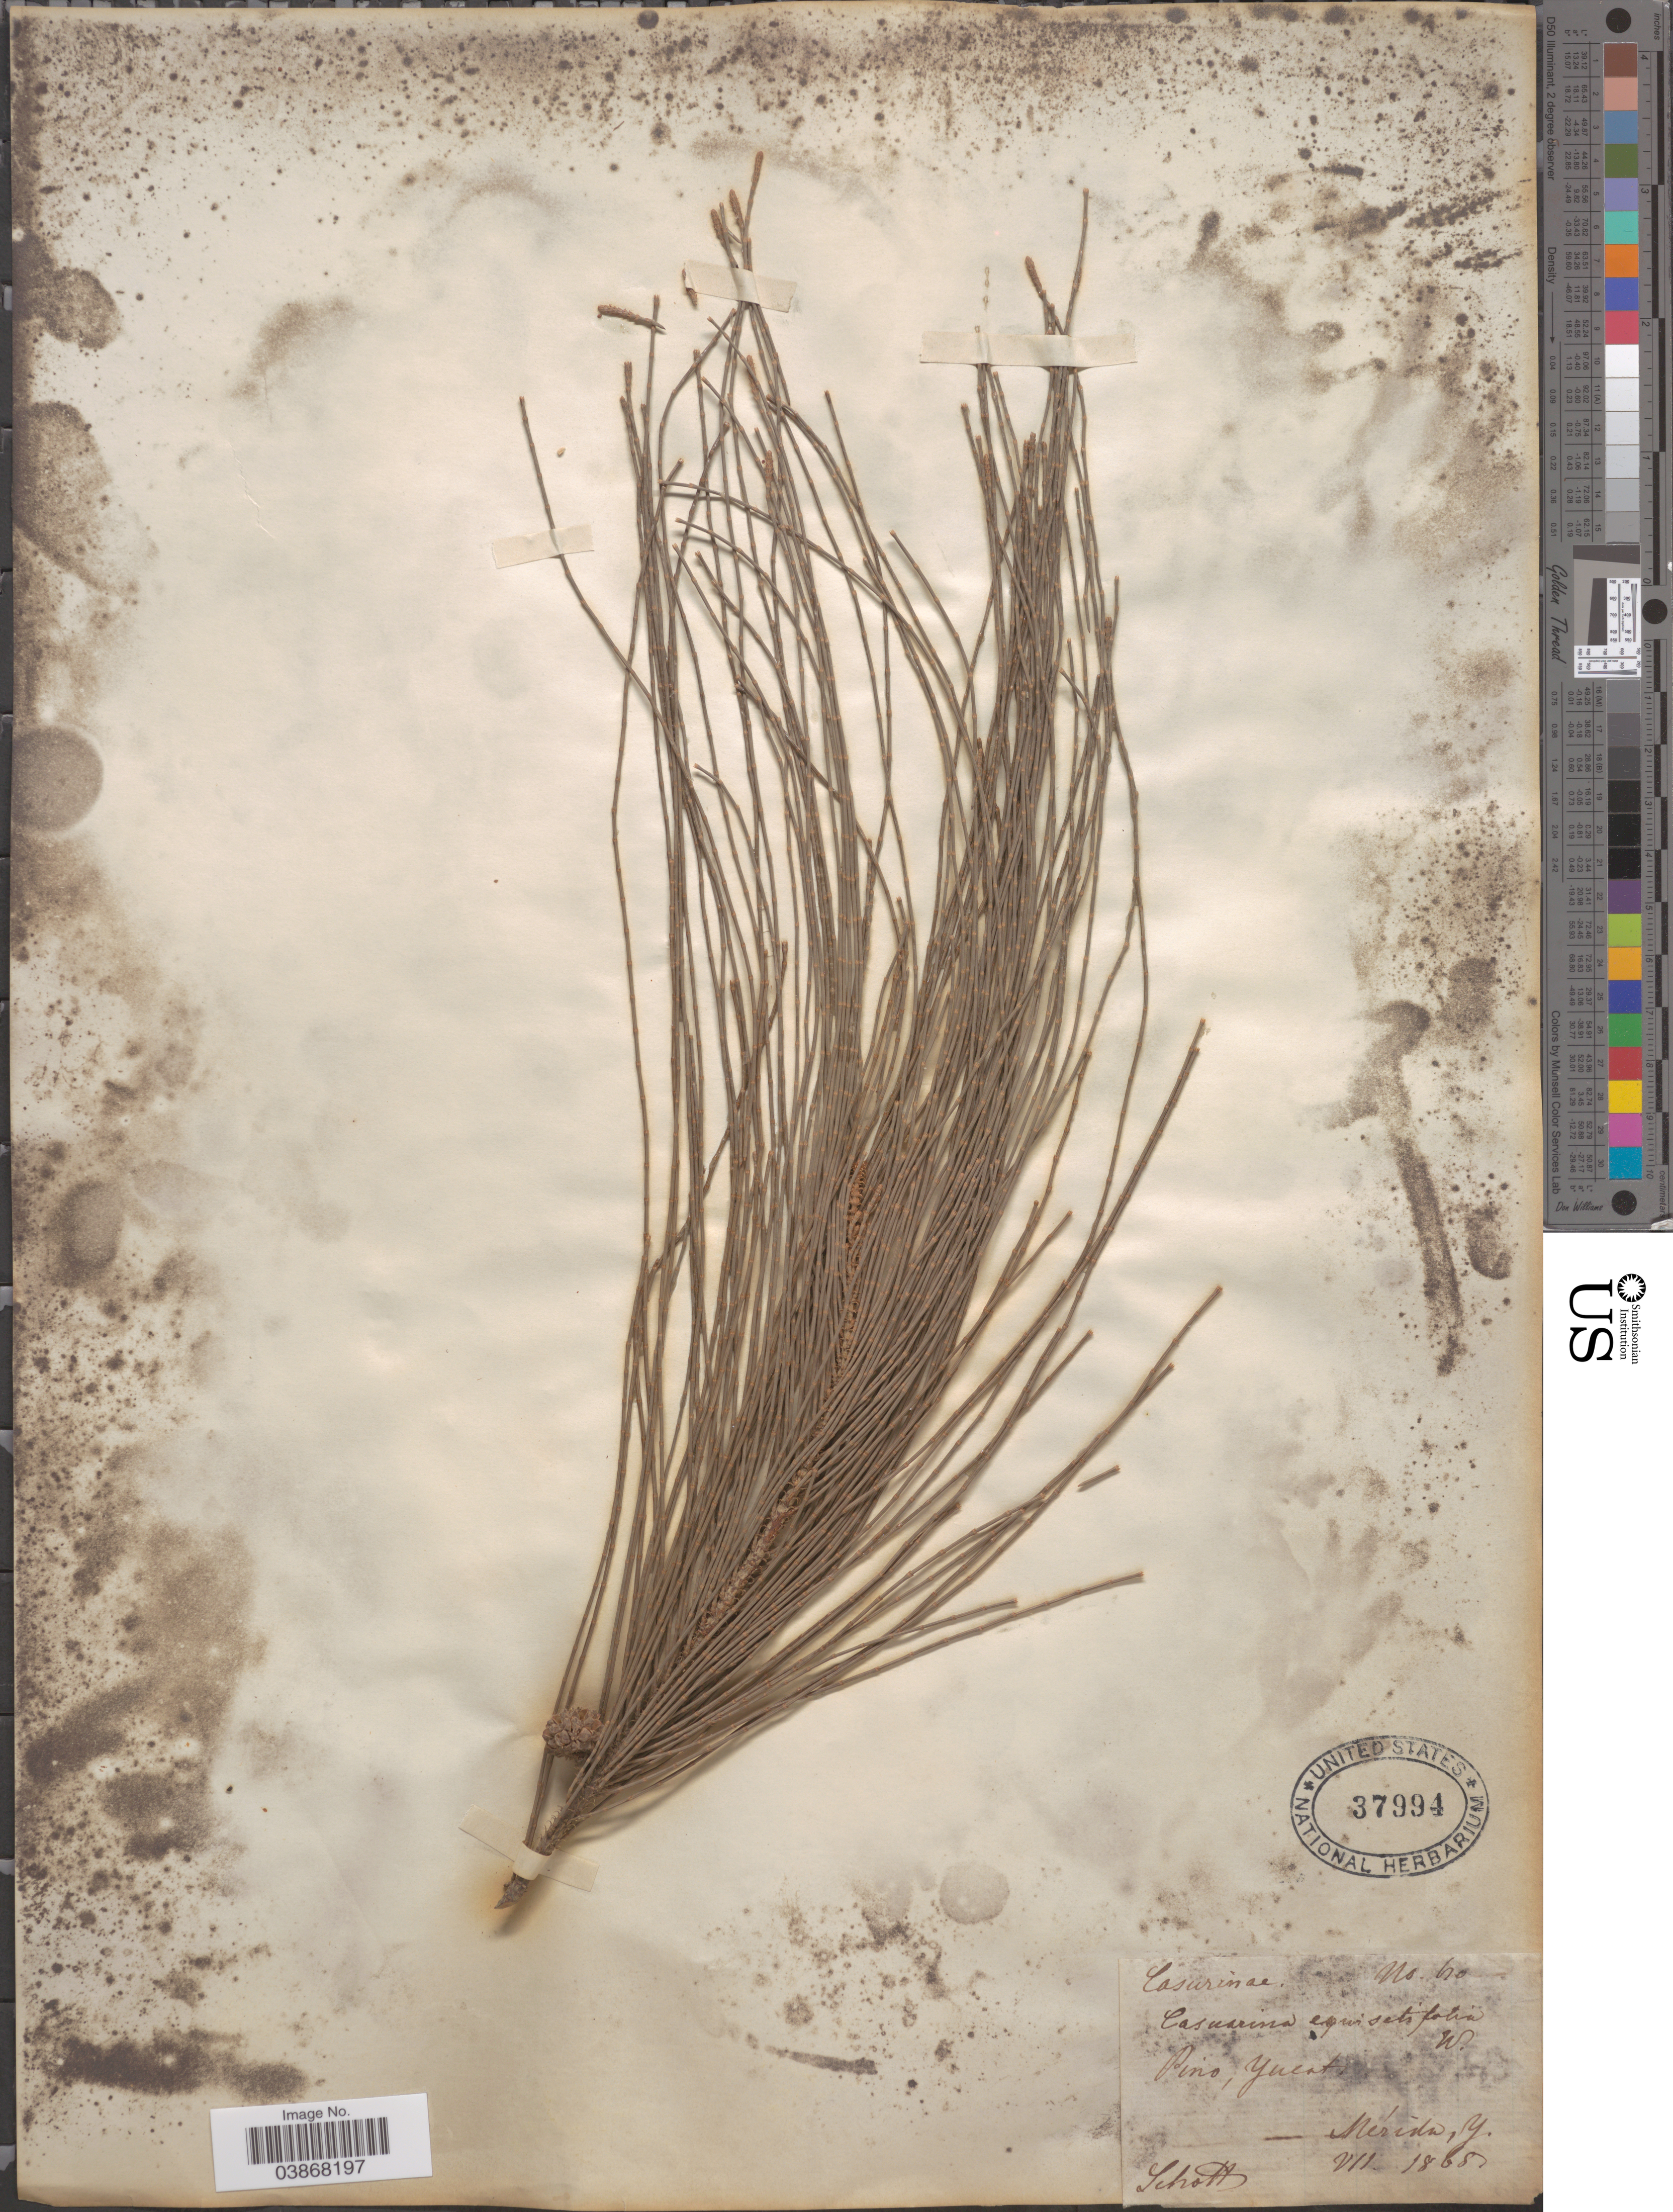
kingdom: Plantae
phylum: Tracheophyta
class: Magnoliopsida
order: Fagales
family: Casuarinaceae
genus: Casuarina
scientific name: Casuarina equisetifolia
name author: L.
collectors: Schott, --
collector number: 40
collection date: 1868-07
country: Mexico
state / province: Yucatán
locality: Pino, Yucat. Merida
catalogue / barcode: US 37994